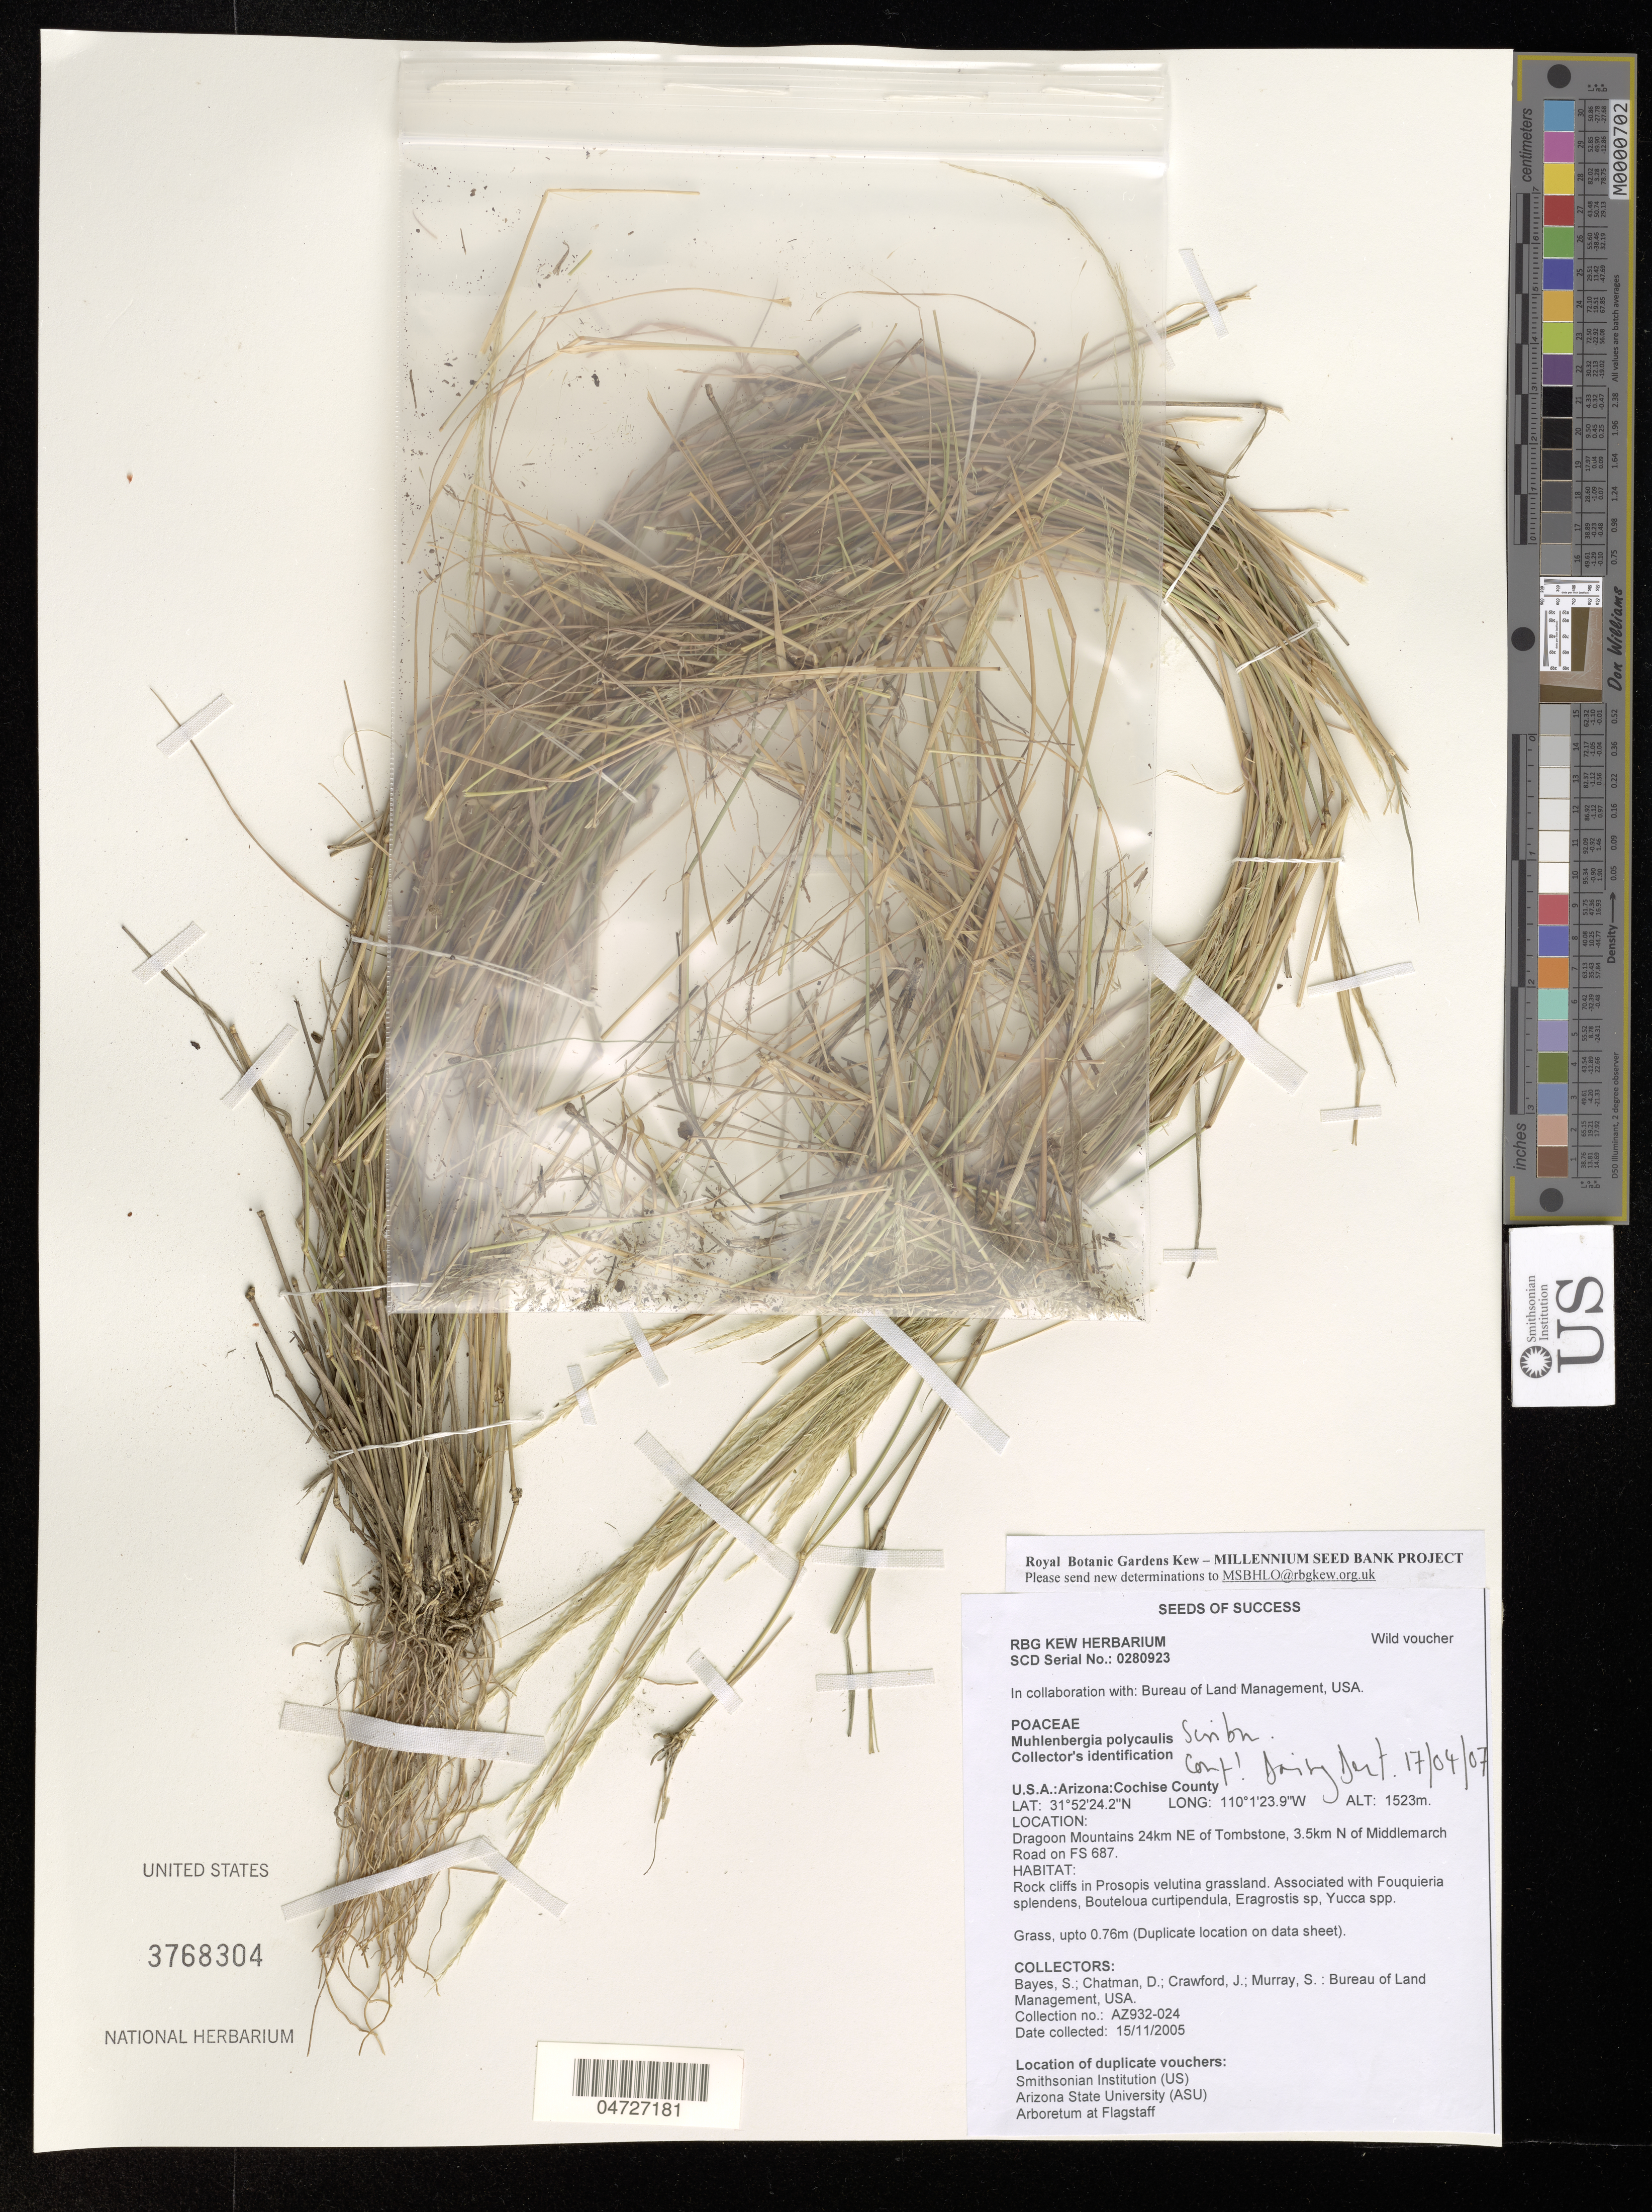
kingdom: Plantae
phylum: Tracheophyta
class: Liliopsida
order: Poales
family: Poaceae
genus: Muhlenbergia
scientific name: Muhlenbergia polycaulis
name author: Scribn.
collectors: S. Bayes, D. Chatman, J. Crawford & S. Murray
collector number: AZ932-024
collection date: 2005-11-15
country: United States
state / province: Arizona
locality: Cochise County. Dragoon Mountains 24km NE of Tombstone, 3.5km N of Middlemarch Road on FS 687.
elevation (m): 1523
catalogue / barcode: US 3768304